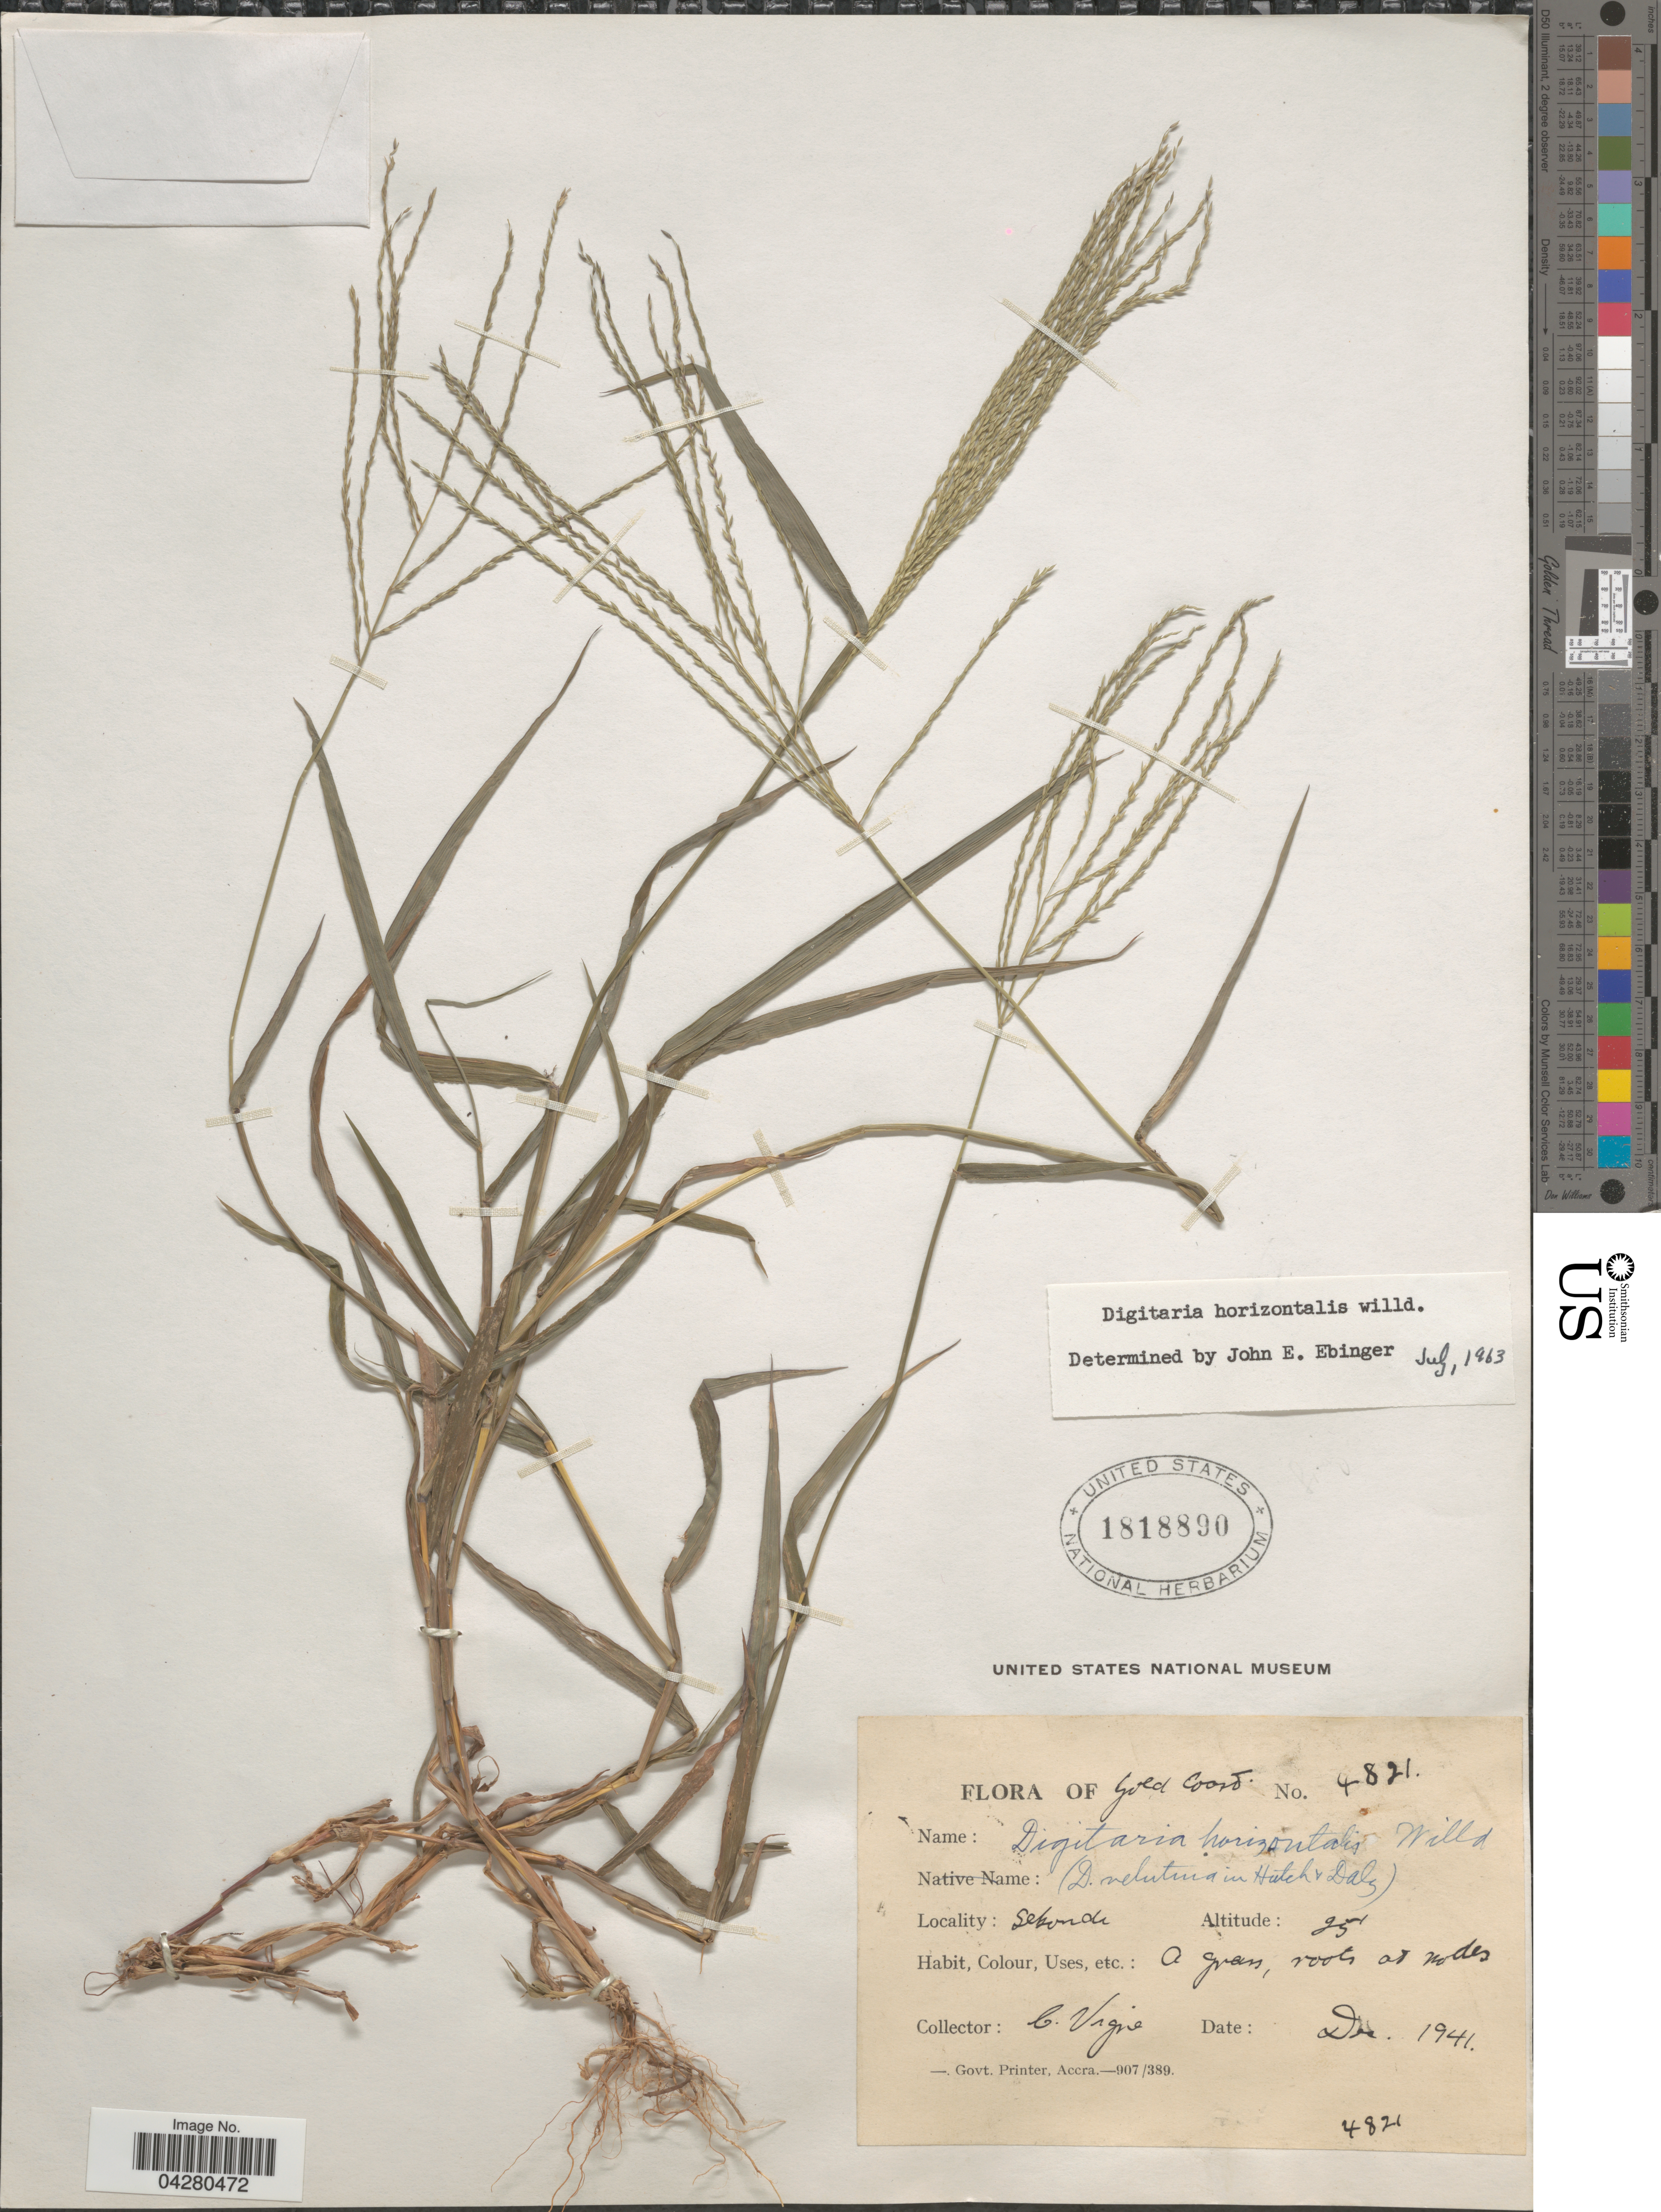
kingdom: Plantae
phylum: Tracheophyta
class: Liliopsida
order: Poales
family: Poaceae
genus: Digitaria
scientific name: Digitaria horizontalis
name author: Willd.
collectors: C. Vigne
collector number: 4821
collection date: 1941-12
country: Ghana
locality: Gold Coast. Sekondi.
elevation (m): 8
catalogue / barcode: US 1818890